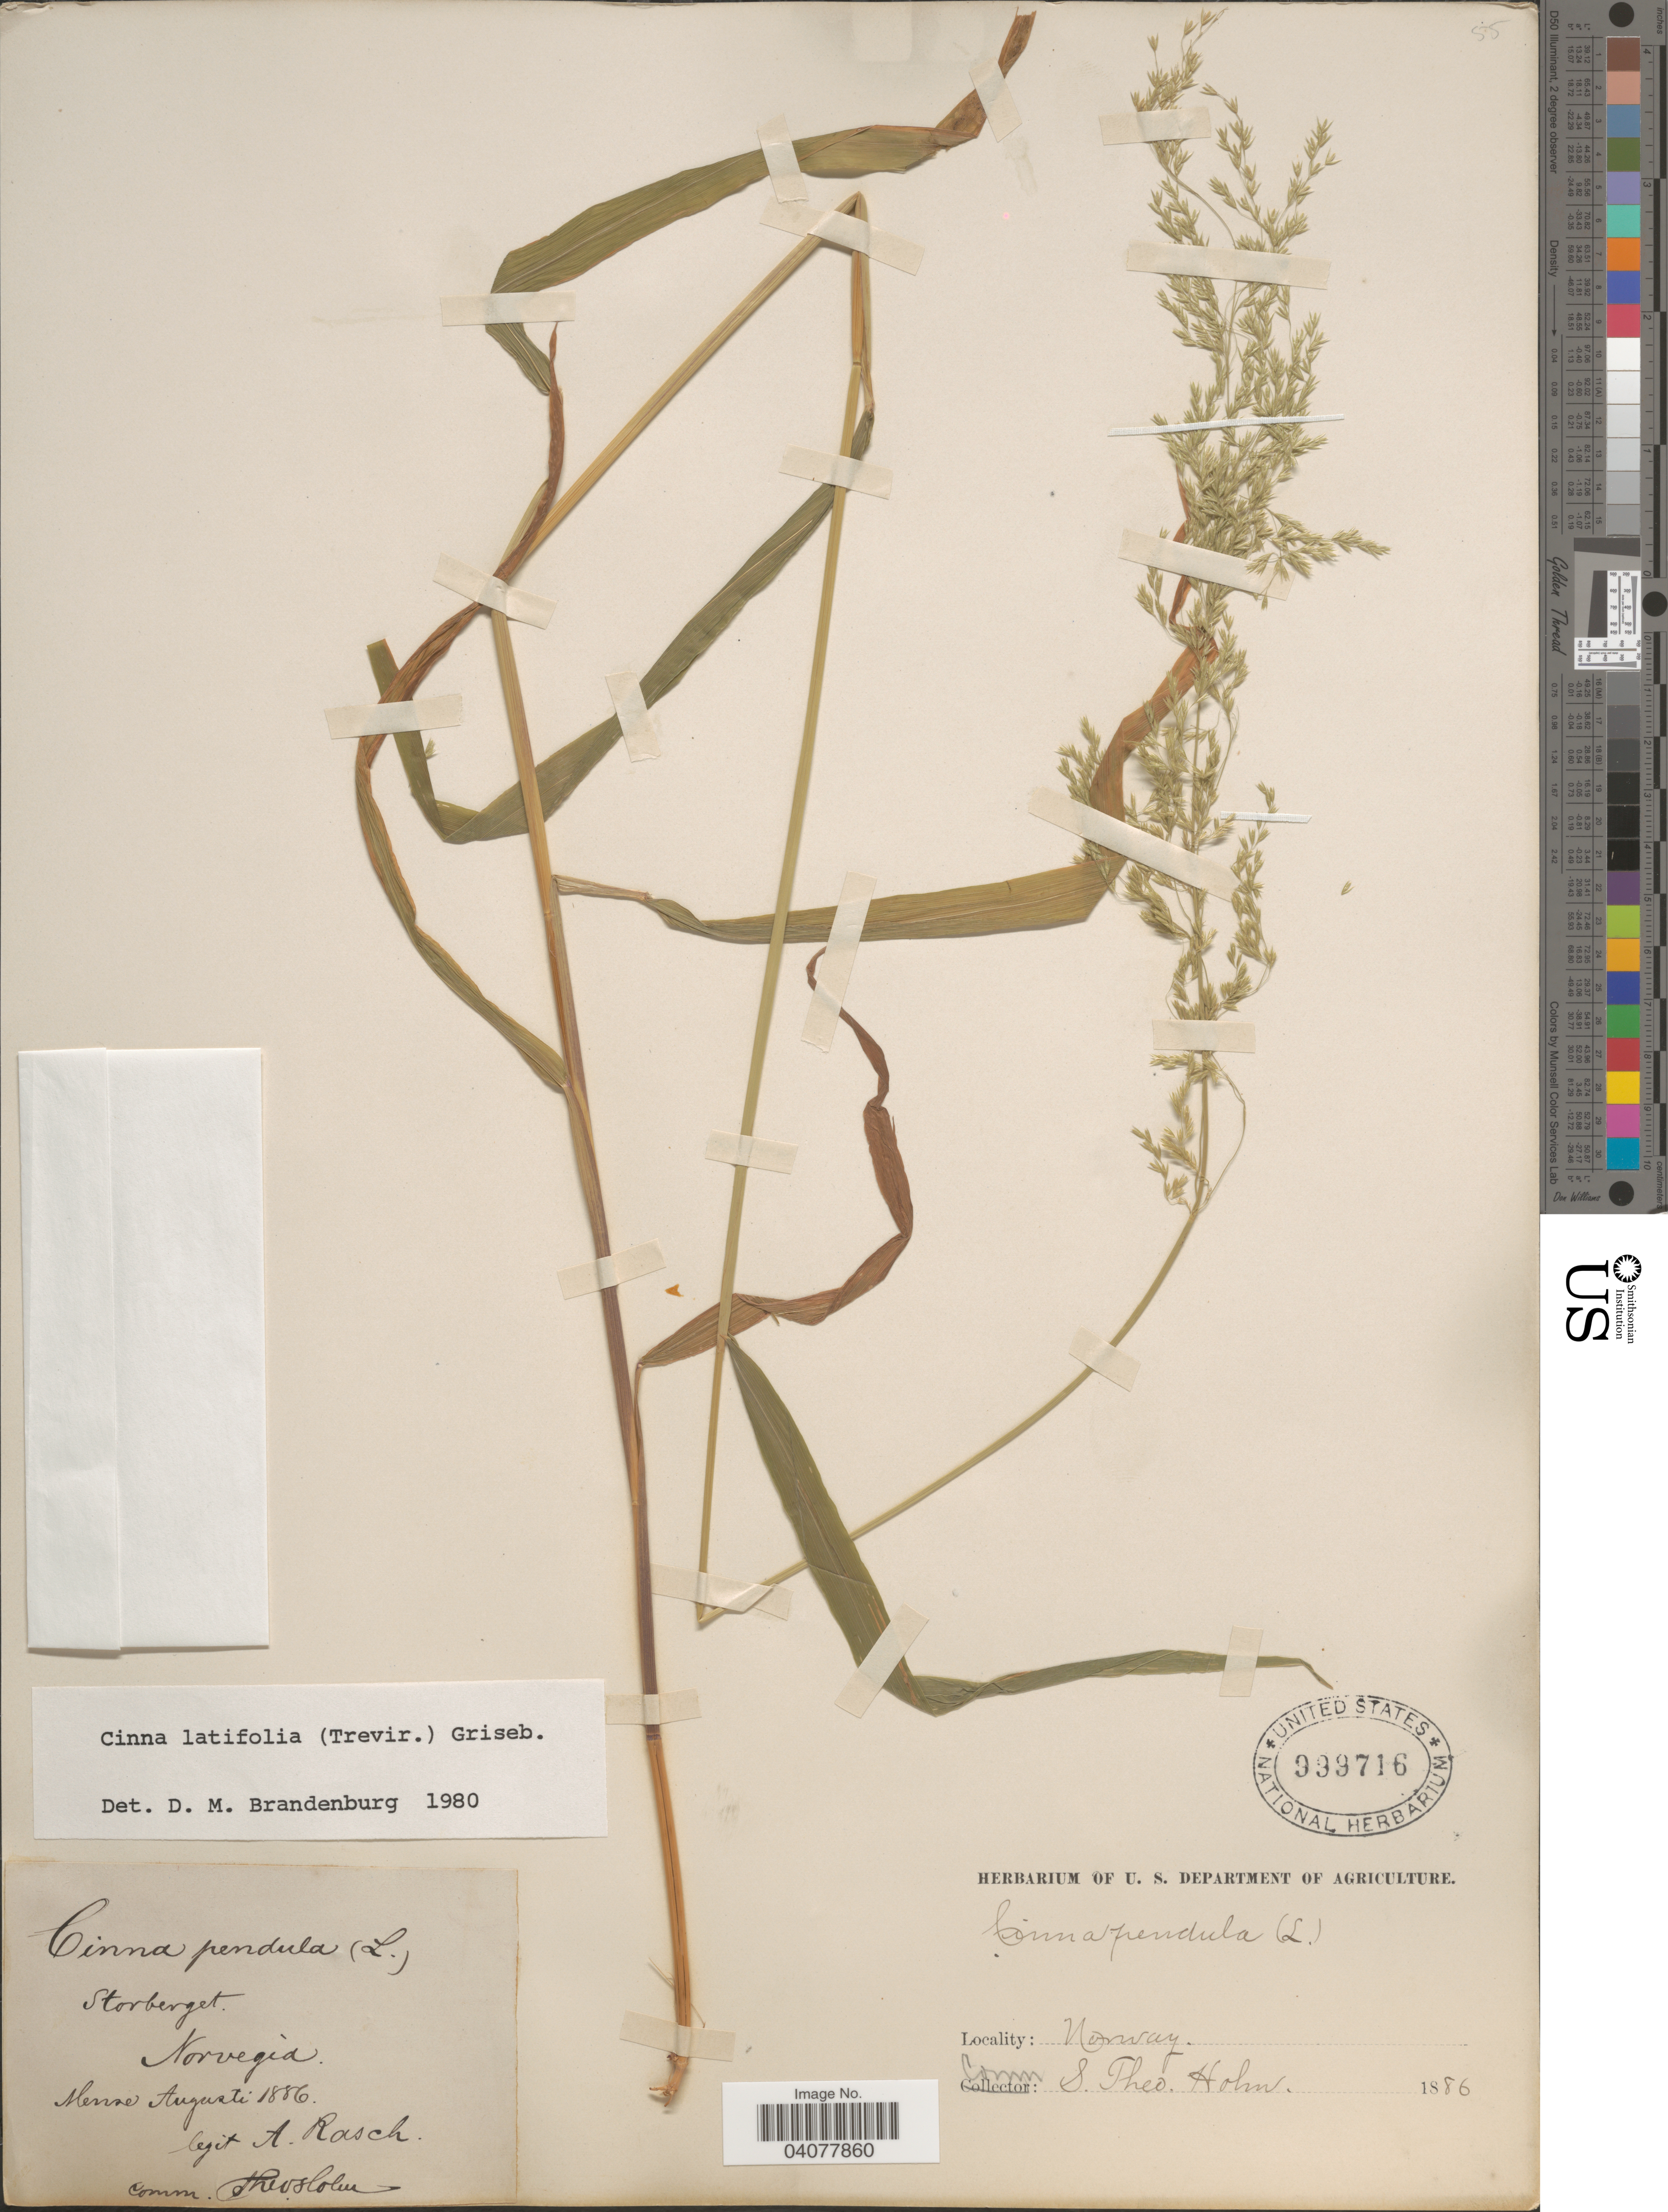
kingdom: Plantae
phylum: Tracheophyta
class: Liliopsida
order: Poales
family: Poaceae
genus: Cinna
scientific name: Cinna latifolia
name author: (Trevir. ex Goeppert) Griseb.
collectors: A. Rasch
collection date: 1886-08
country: Norway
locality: Storberget. Norvegia.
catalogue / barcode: US 999716